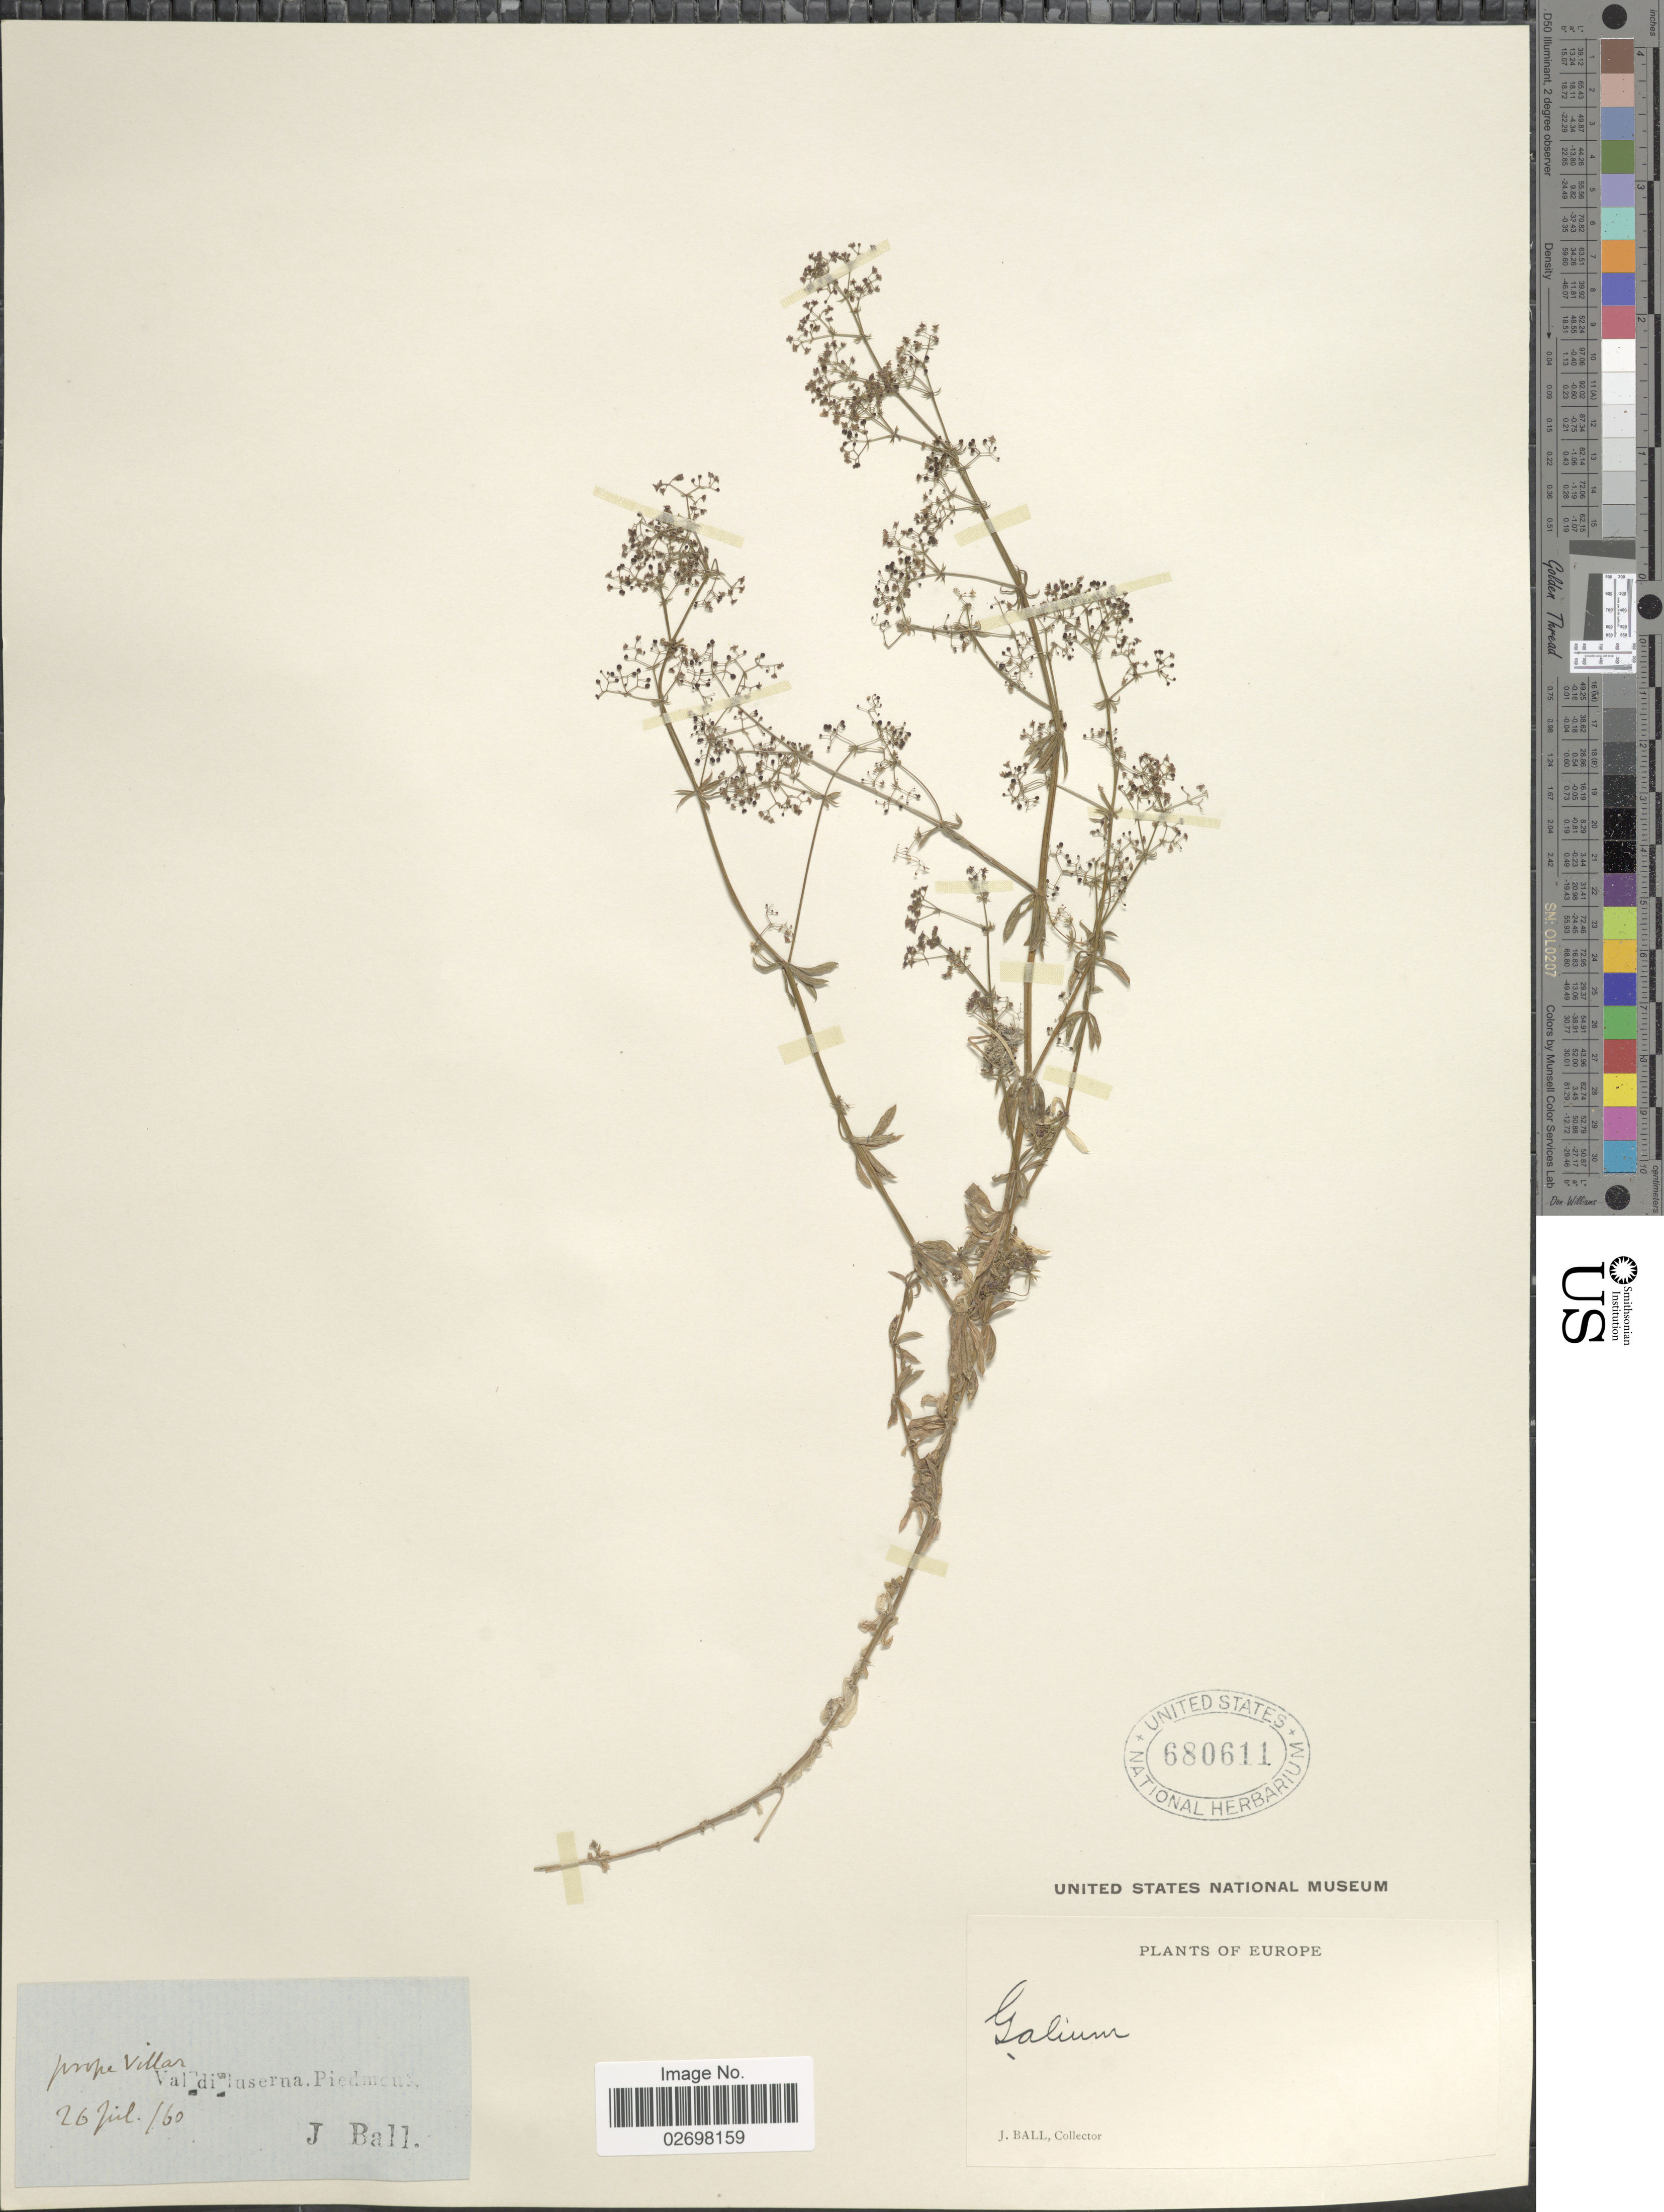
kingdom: Plantae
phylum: Tracheophyta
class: Magnoliopsida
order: Gentianales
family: Rubiaceae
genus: Galium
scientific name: Galium sp.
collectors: J. Ball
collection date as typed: Transcribed d/m/y: 26/7/60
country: Italy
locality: Prope Villar, Val di luserna Piedmont, Europe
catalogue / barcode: US 680611